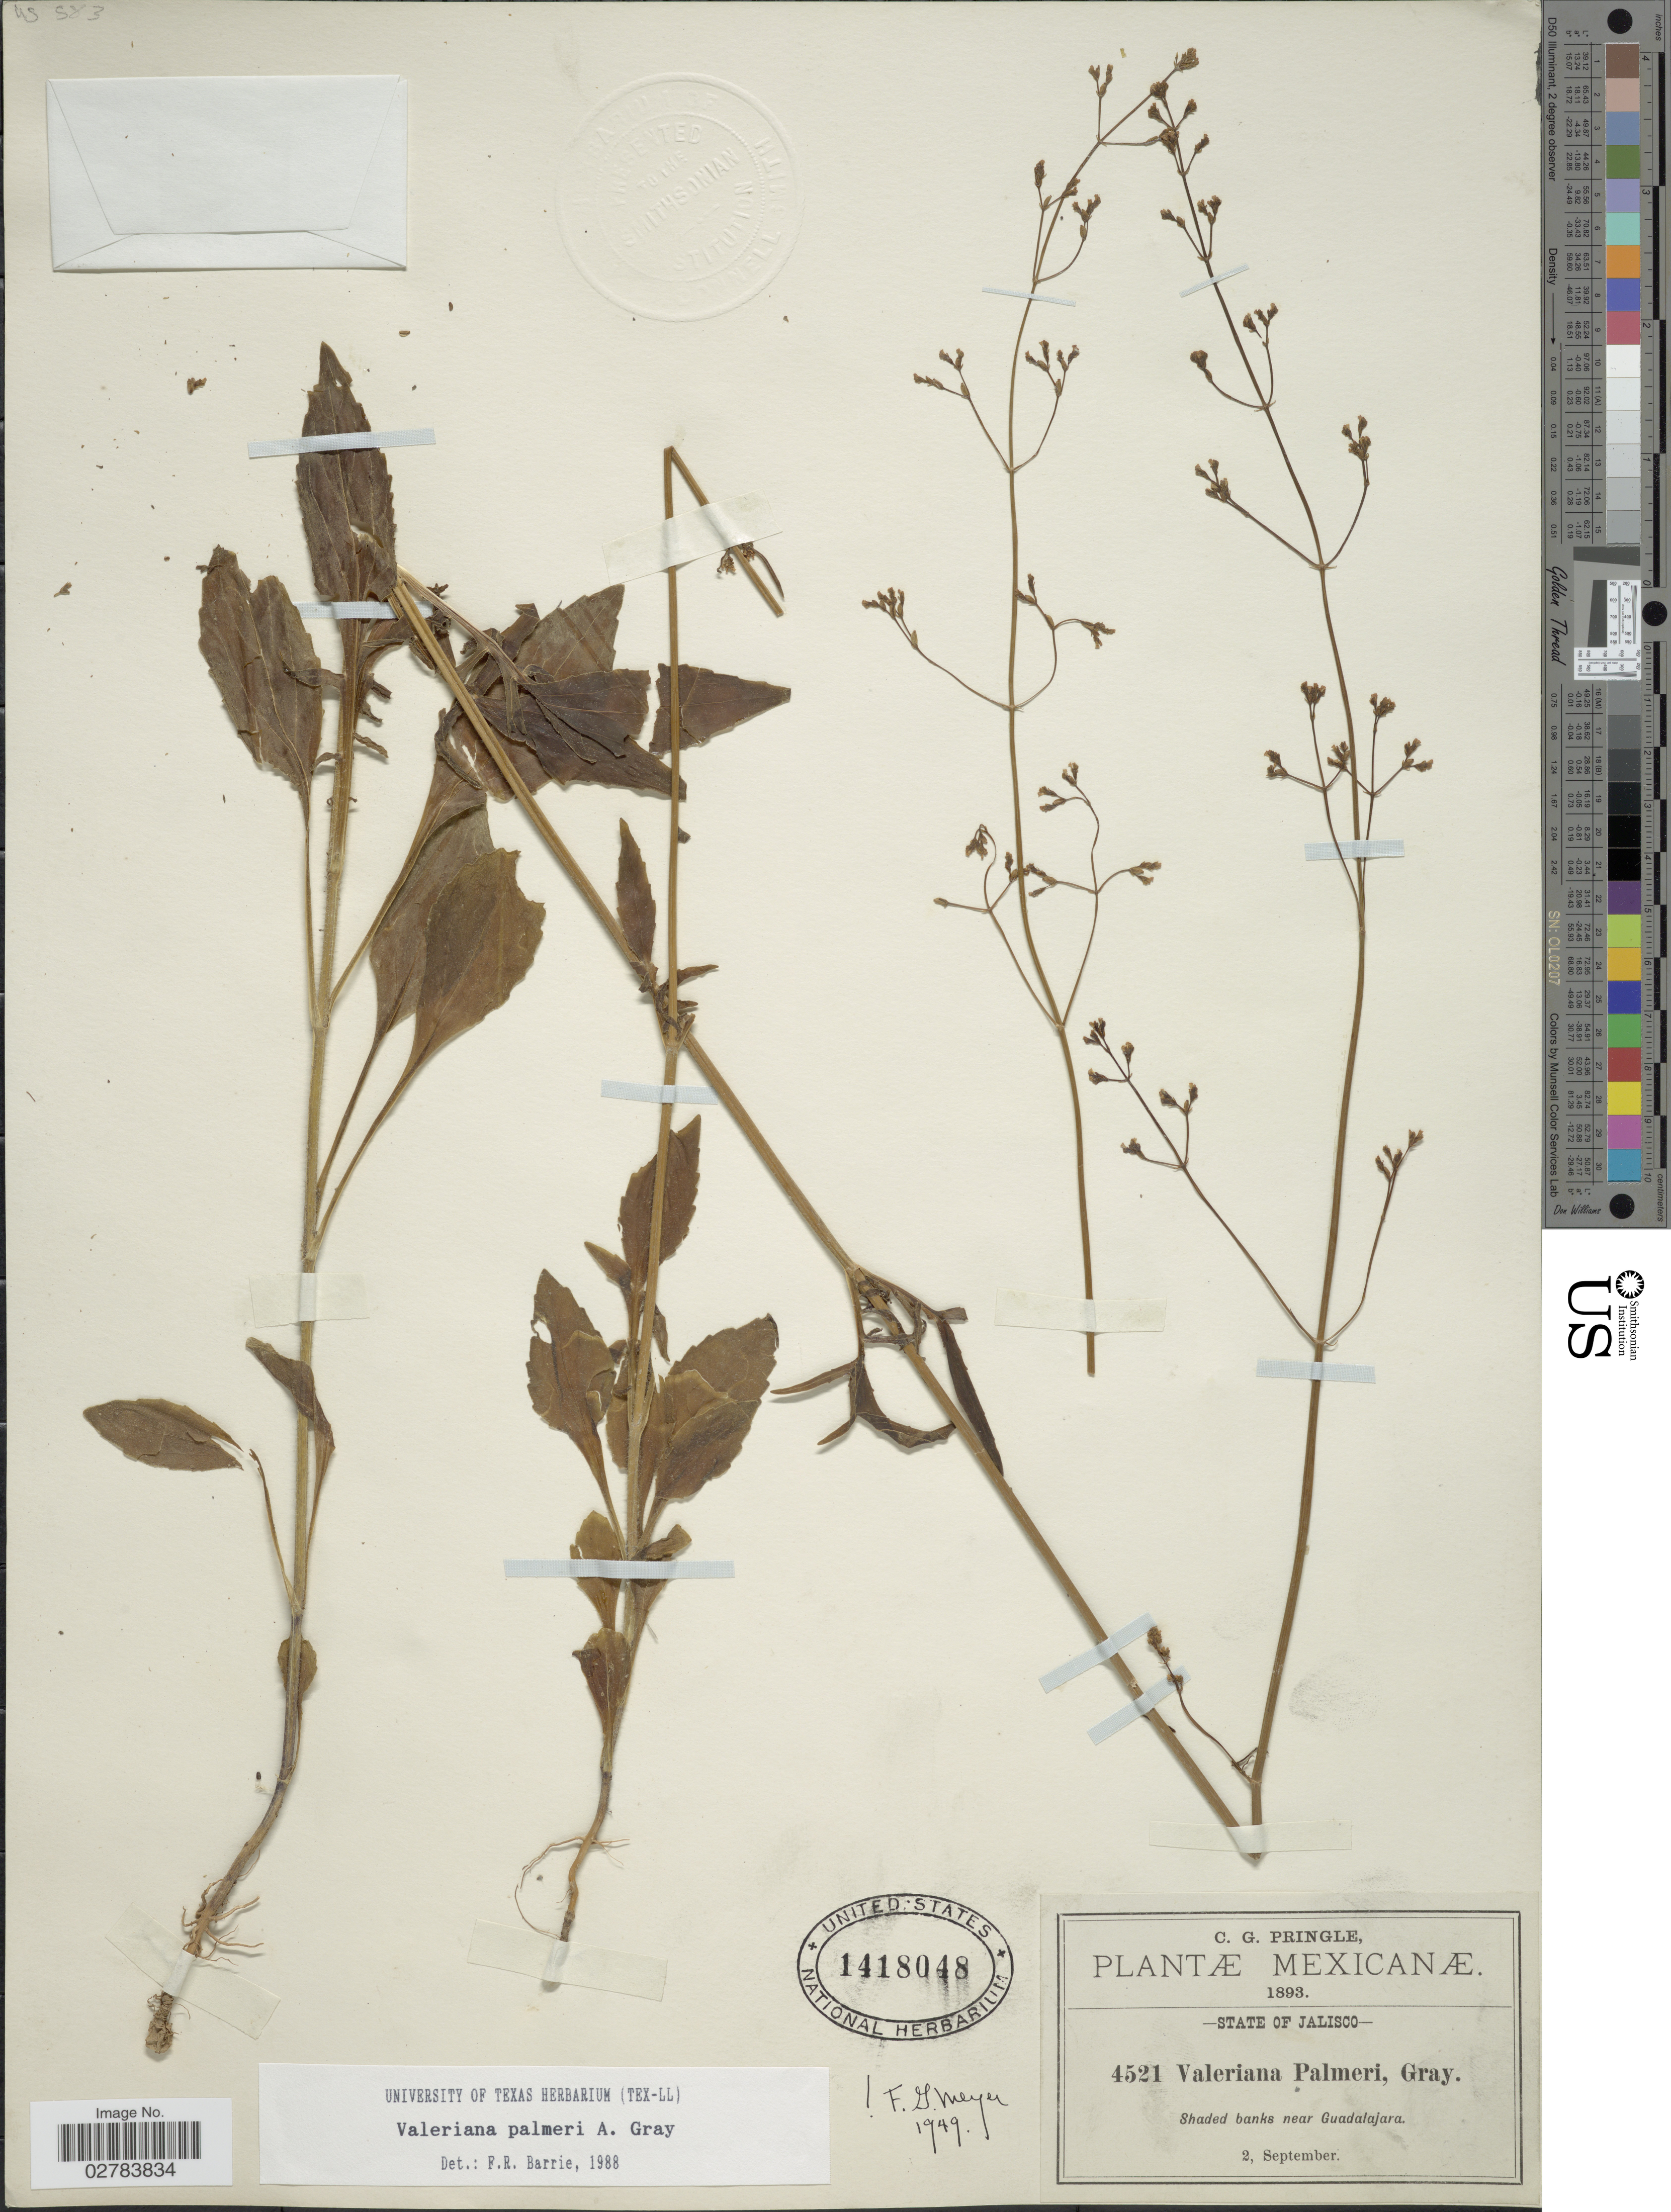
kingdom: Plantae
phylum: Tracheophyta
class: Magnoliopsida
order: Dipsacales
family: Caprifoliaceae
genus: Valeriana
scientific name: Valeriana palmeri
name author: A. Gray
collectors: C. G. Pringle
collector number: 4521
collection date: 1893-09-02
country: Mexico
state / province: Jalisco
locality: Shaded banks near Guadalajara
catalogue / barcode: US 1418048